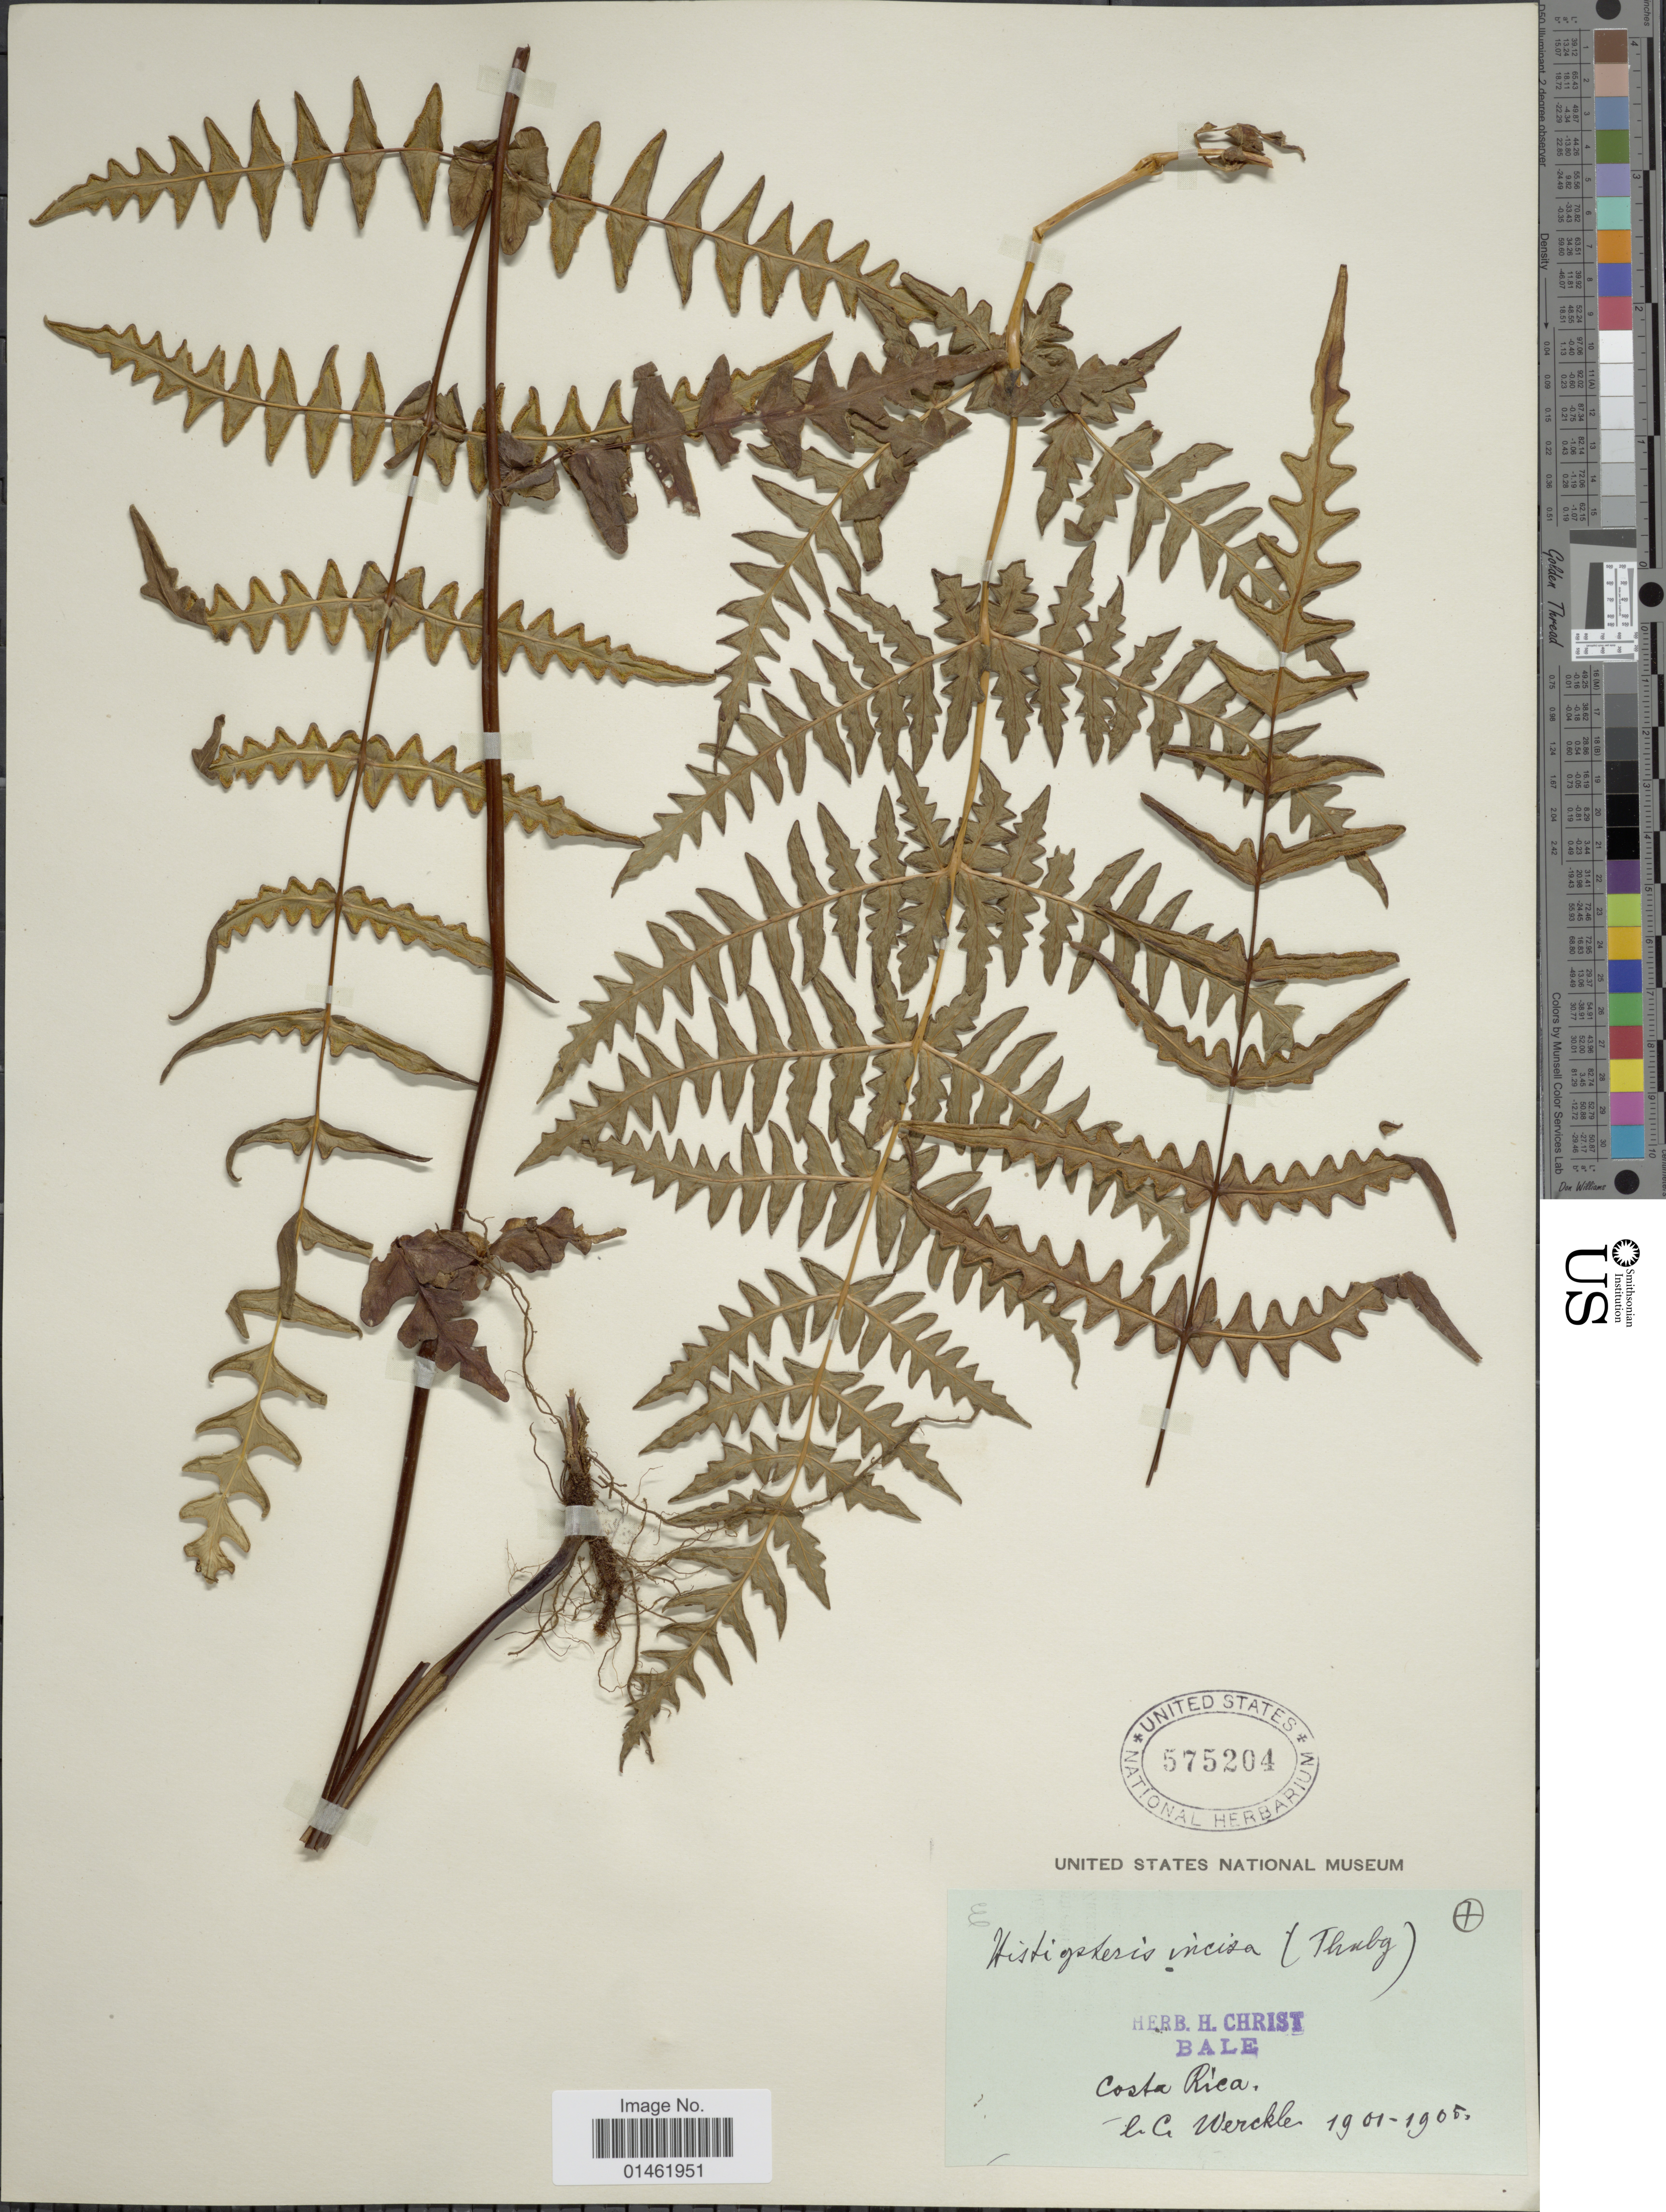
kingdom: Plantae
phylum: Tracheophyta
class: Polypodiopsida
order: Polypodiales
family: Dennstaedtiaceae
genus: Histiopteris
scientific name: Histiopteris incisa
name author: (Thunb.) J. Sm.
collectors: C. C Wercklé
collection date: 1901/1905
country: Costa Rica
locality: Costa Rica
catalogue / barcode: US 575204